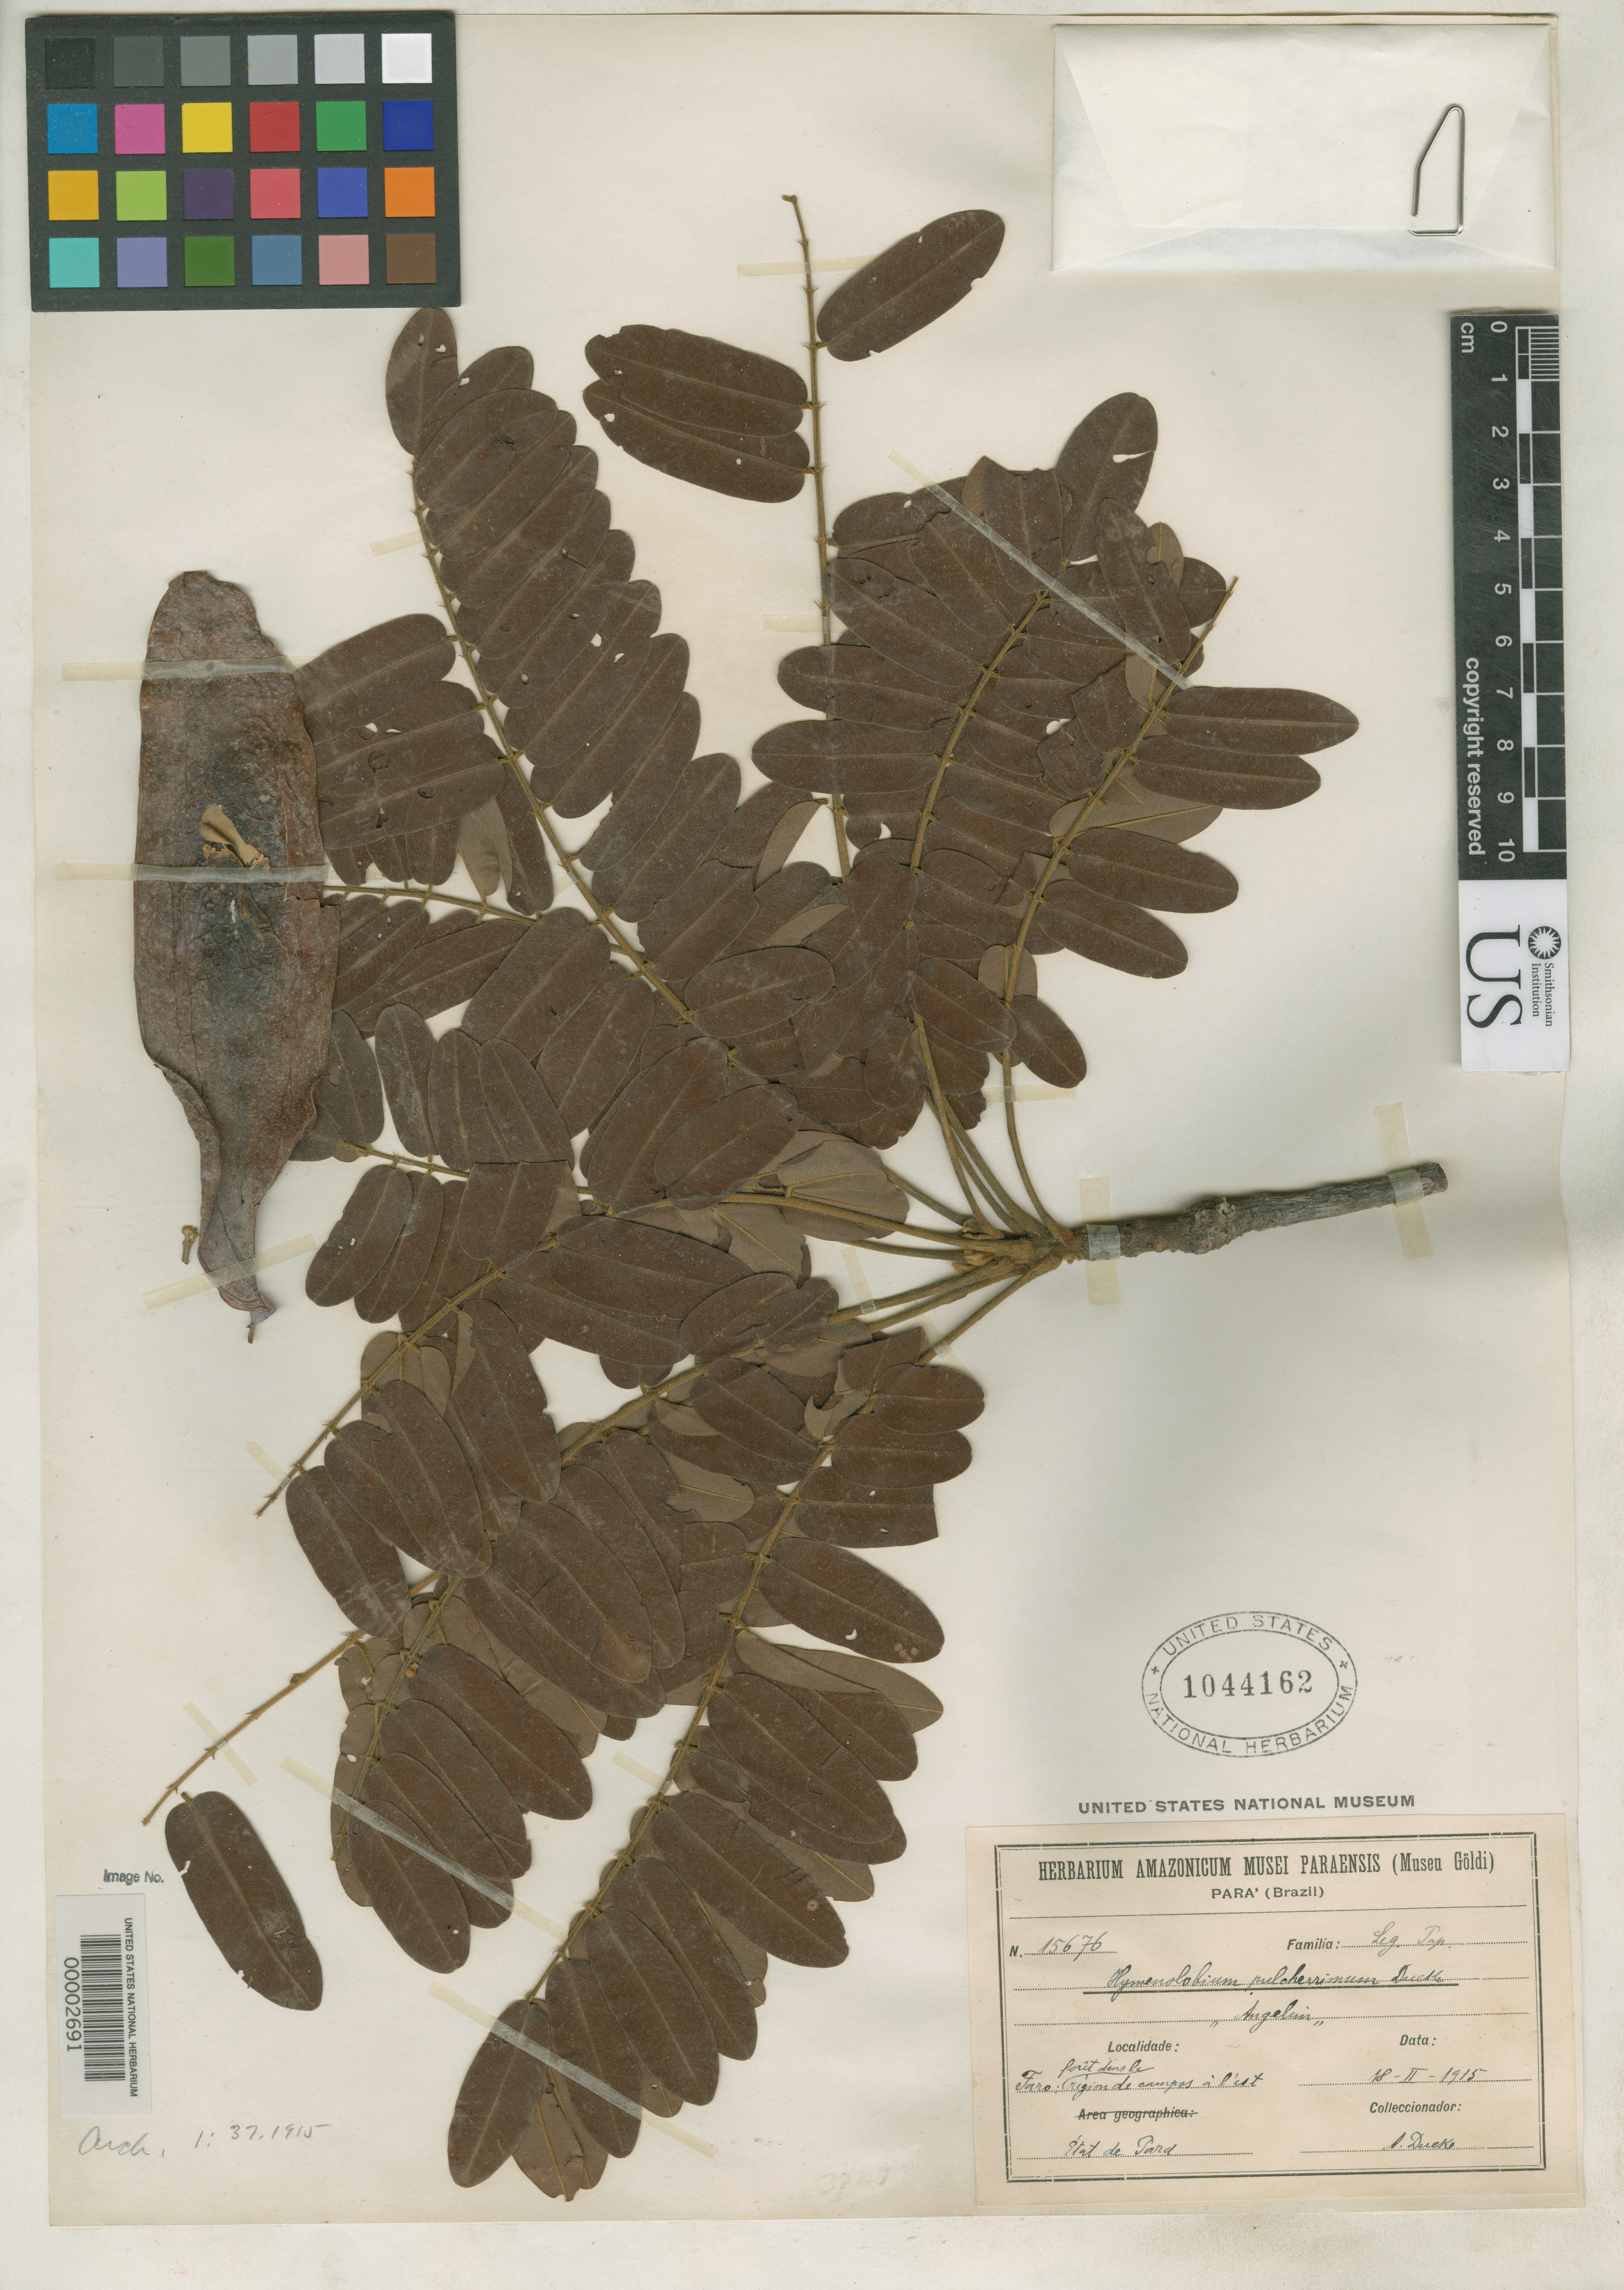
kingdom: Plantae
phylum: Tracheophyta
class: Magnoliopsida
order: Fabales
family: Fabaceae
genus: Hymenolobium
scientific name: Hymenolobium pulcherrimum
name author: Ducke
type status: Isotype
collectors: A. Ducke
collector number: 15676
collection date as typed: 18 Feb 1915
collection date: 1915-02-18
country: Brazil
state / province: Minas Gerais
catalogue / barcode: US 1044162